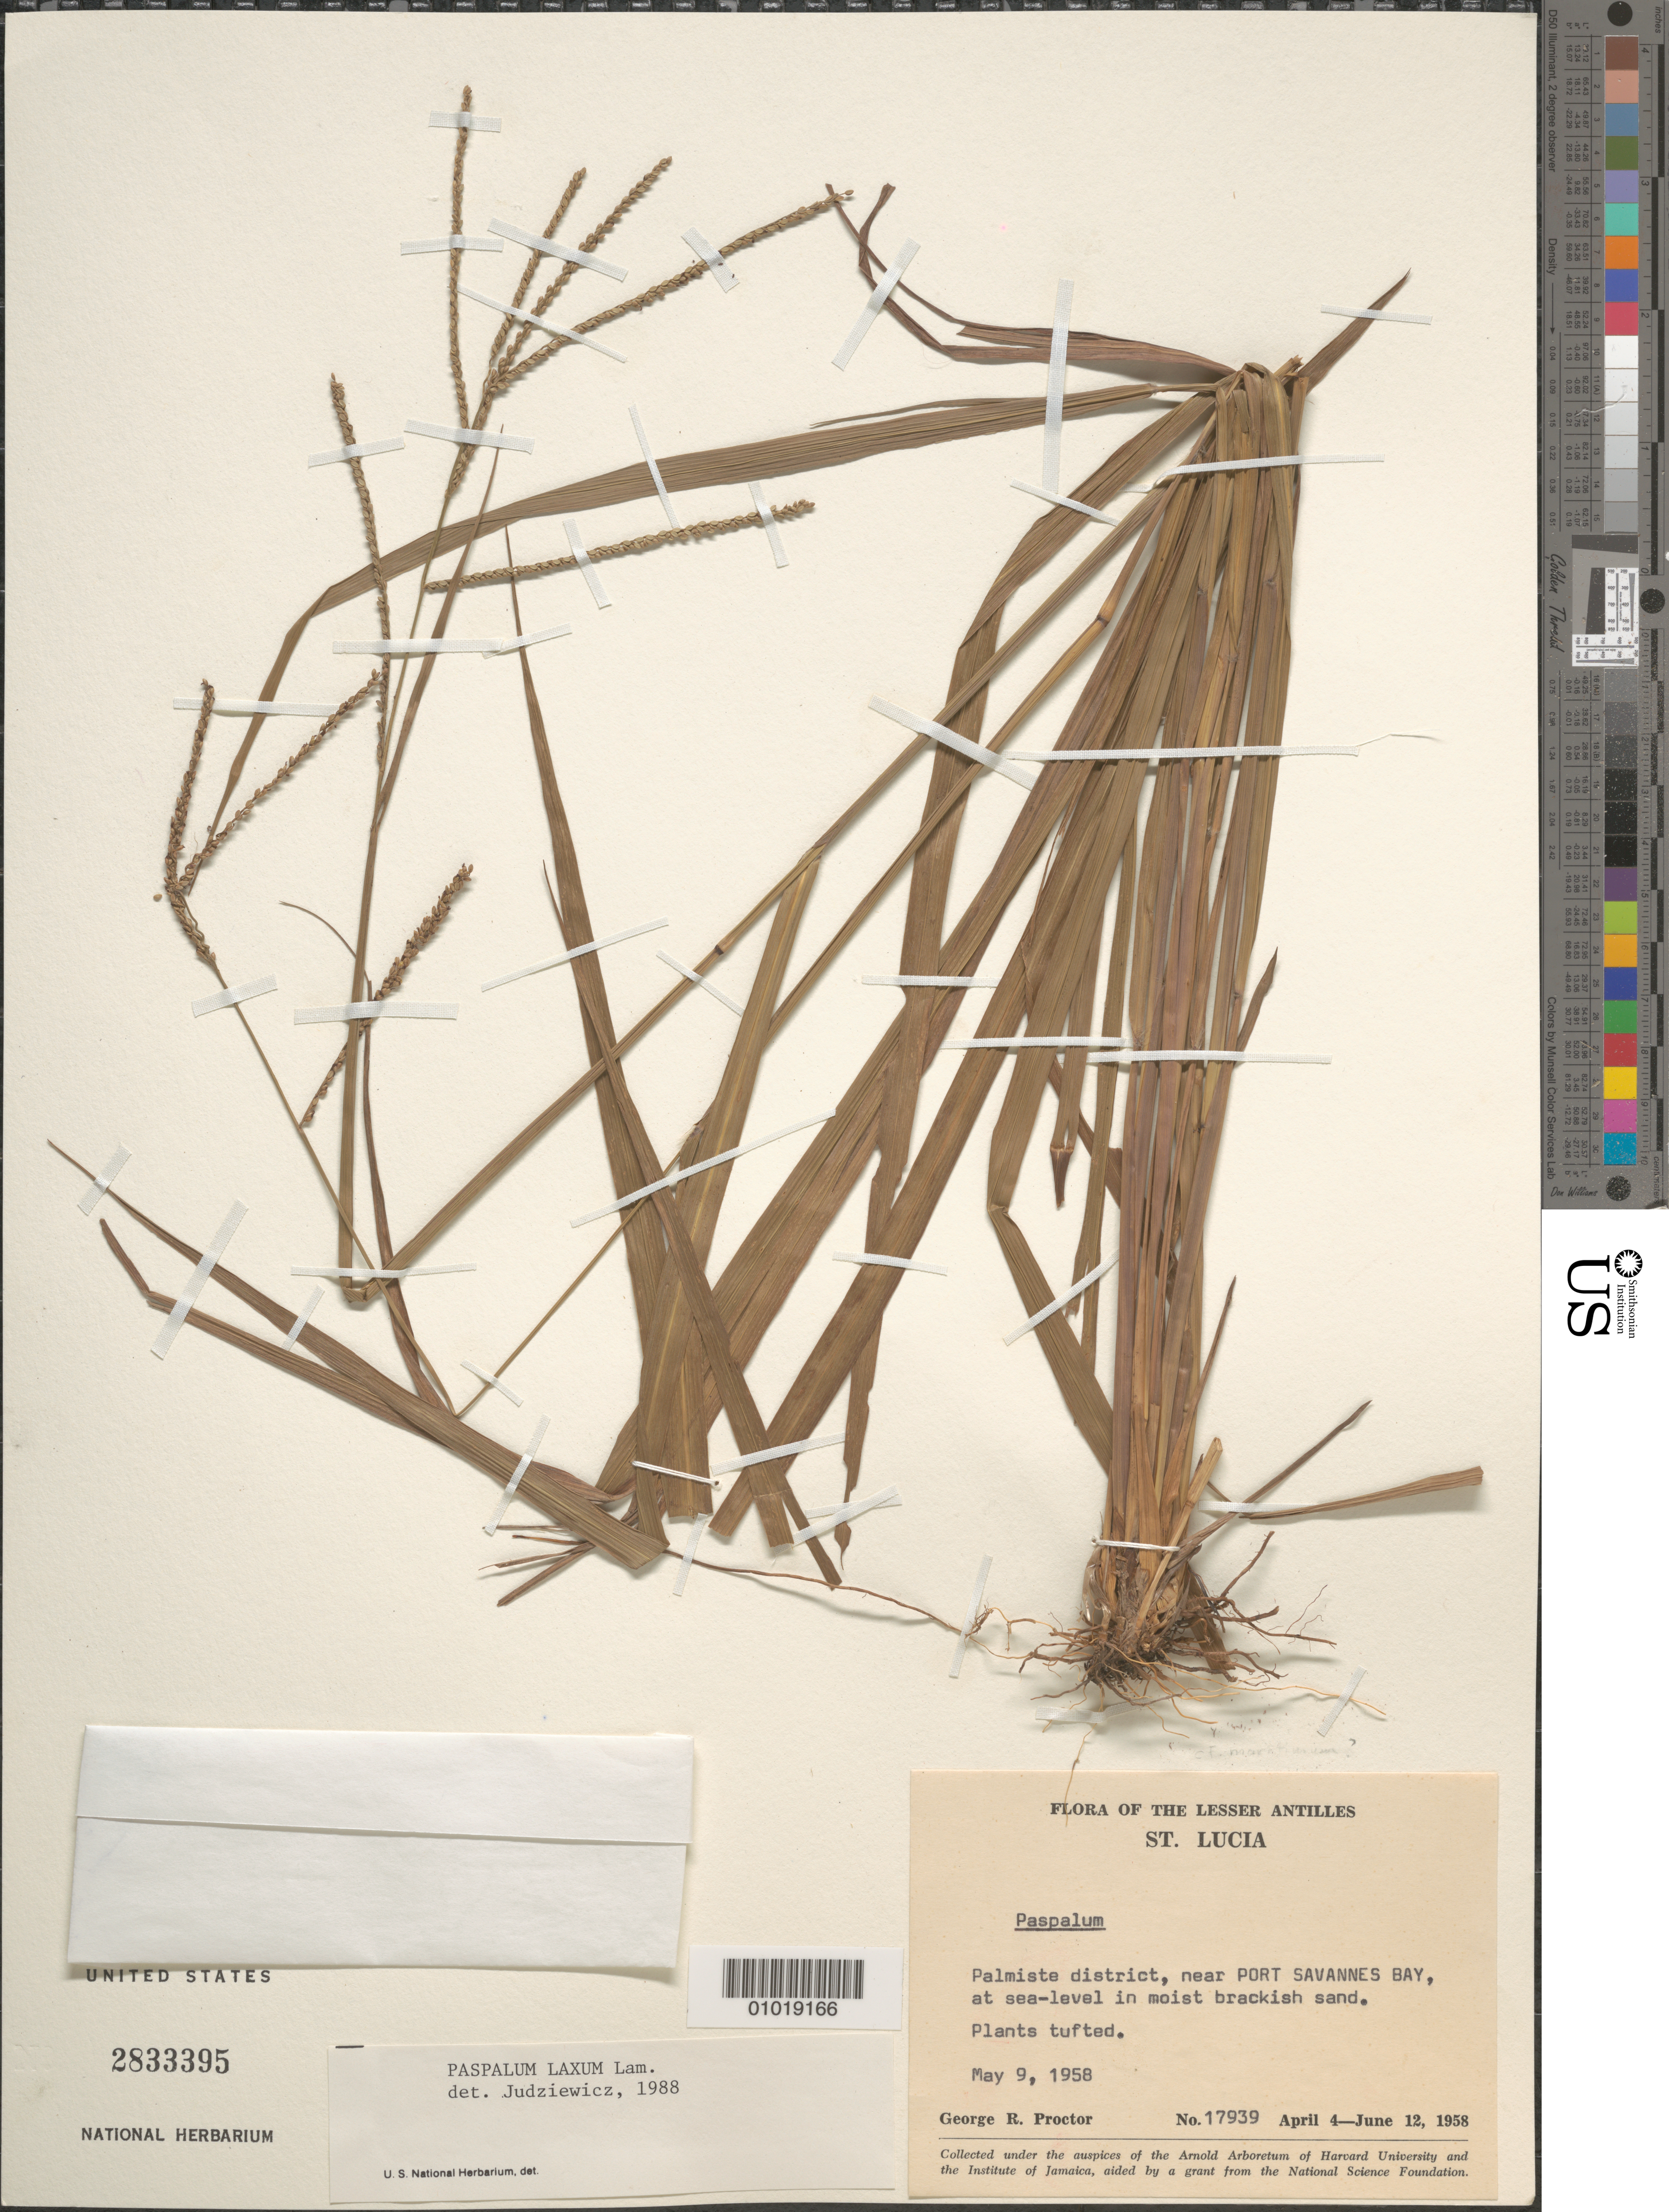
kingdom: Plantae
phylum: Tracheophyta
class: Liliopsida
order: Poales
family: Poaceae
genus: Paspalum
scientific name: Paspalum laxum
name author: Lam.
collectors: G. R. Proctor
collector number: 17939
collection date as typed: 09 May 1958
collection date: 1958-05-09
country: St. Lucia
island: St. Lucia I.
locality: Palmiste district, near Port Savannes Bay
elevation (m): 0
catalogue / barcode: US 2833395